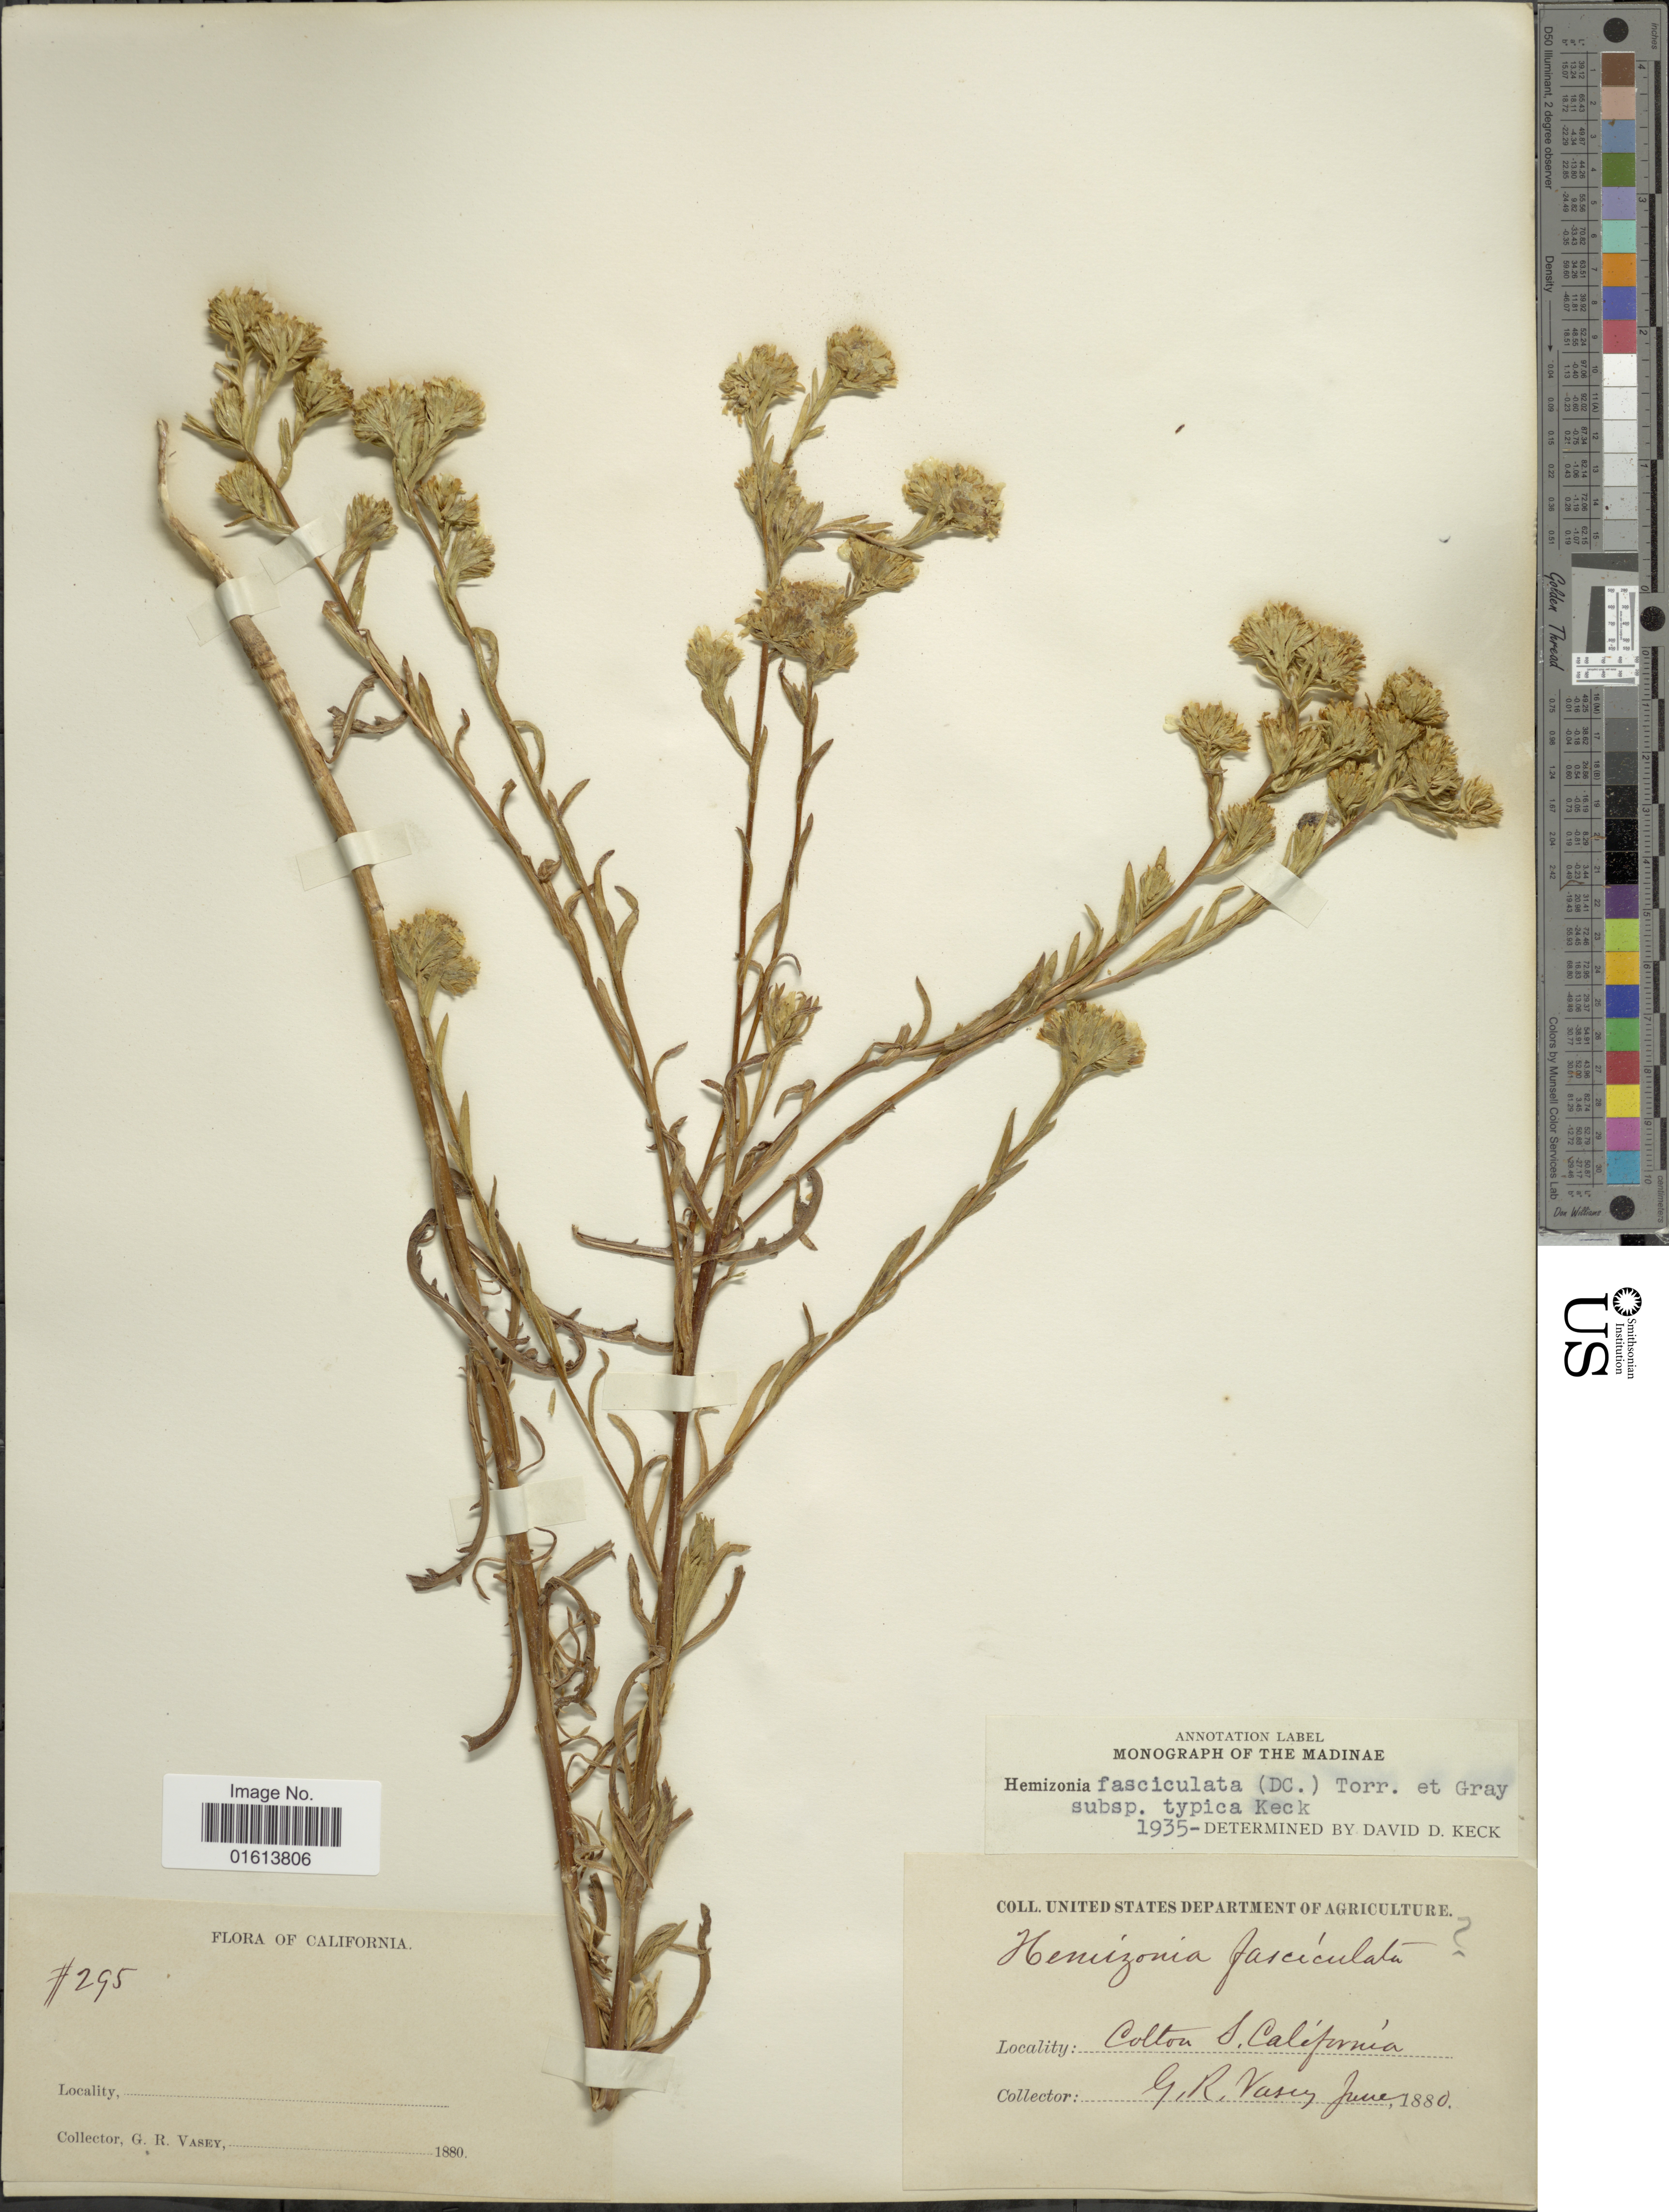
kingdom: Plantae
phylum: Tracheophyta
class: Magnoliopsida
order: Asterales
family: Asteraceae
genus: Deinandra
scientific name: Deinandra fasciculata subsp. fasciculata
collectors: G. R. Vasey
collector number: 295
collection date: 1880-06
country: United States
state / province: California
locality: Colton, S. California.